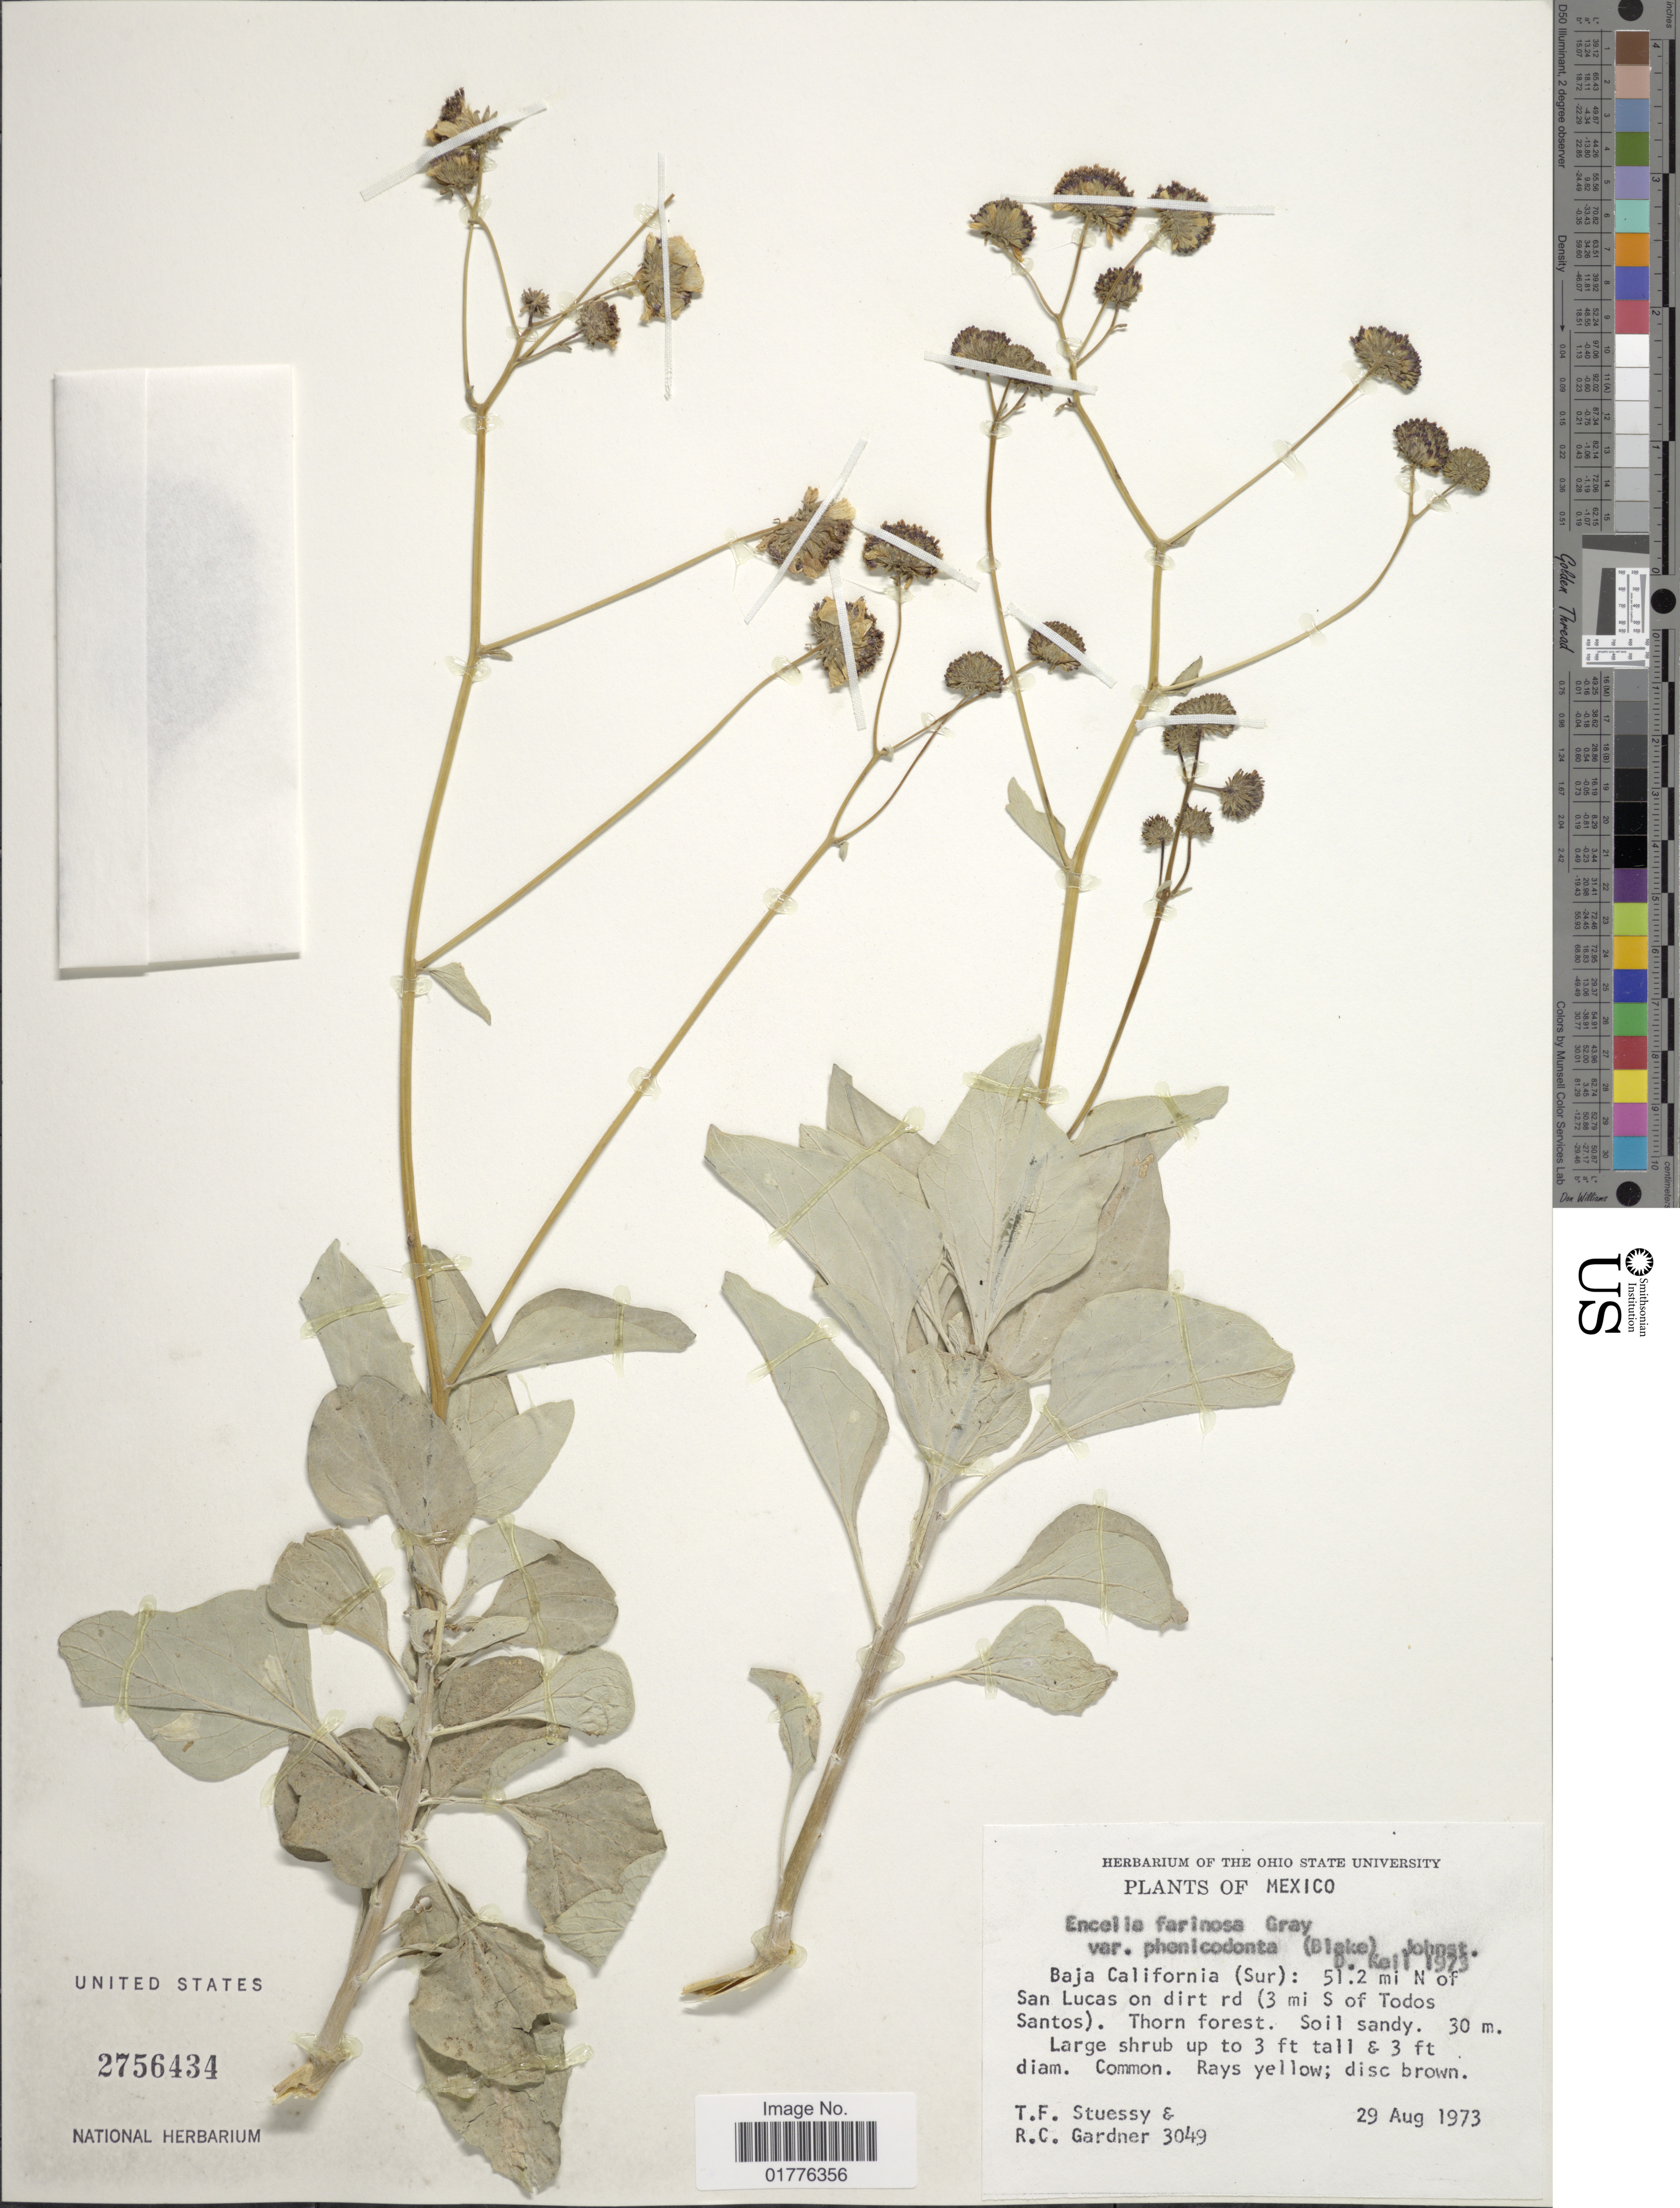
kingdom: Plantae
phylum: Tracheophyta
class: Magnoliopsida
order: Asterales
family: Asteraceae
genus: Encelia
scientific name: Encelia farinosa f. phenicodonta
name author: S.F. Blake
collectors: T. Stuessy & R. C. Gardner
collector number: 3049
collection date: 1973-08-29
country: Mexico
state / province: Baja California Sur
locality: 51.2 mi N of San Lucas on dirt rd (3 mi S of Todos Santos)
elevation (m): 30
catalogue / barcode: US 2756434